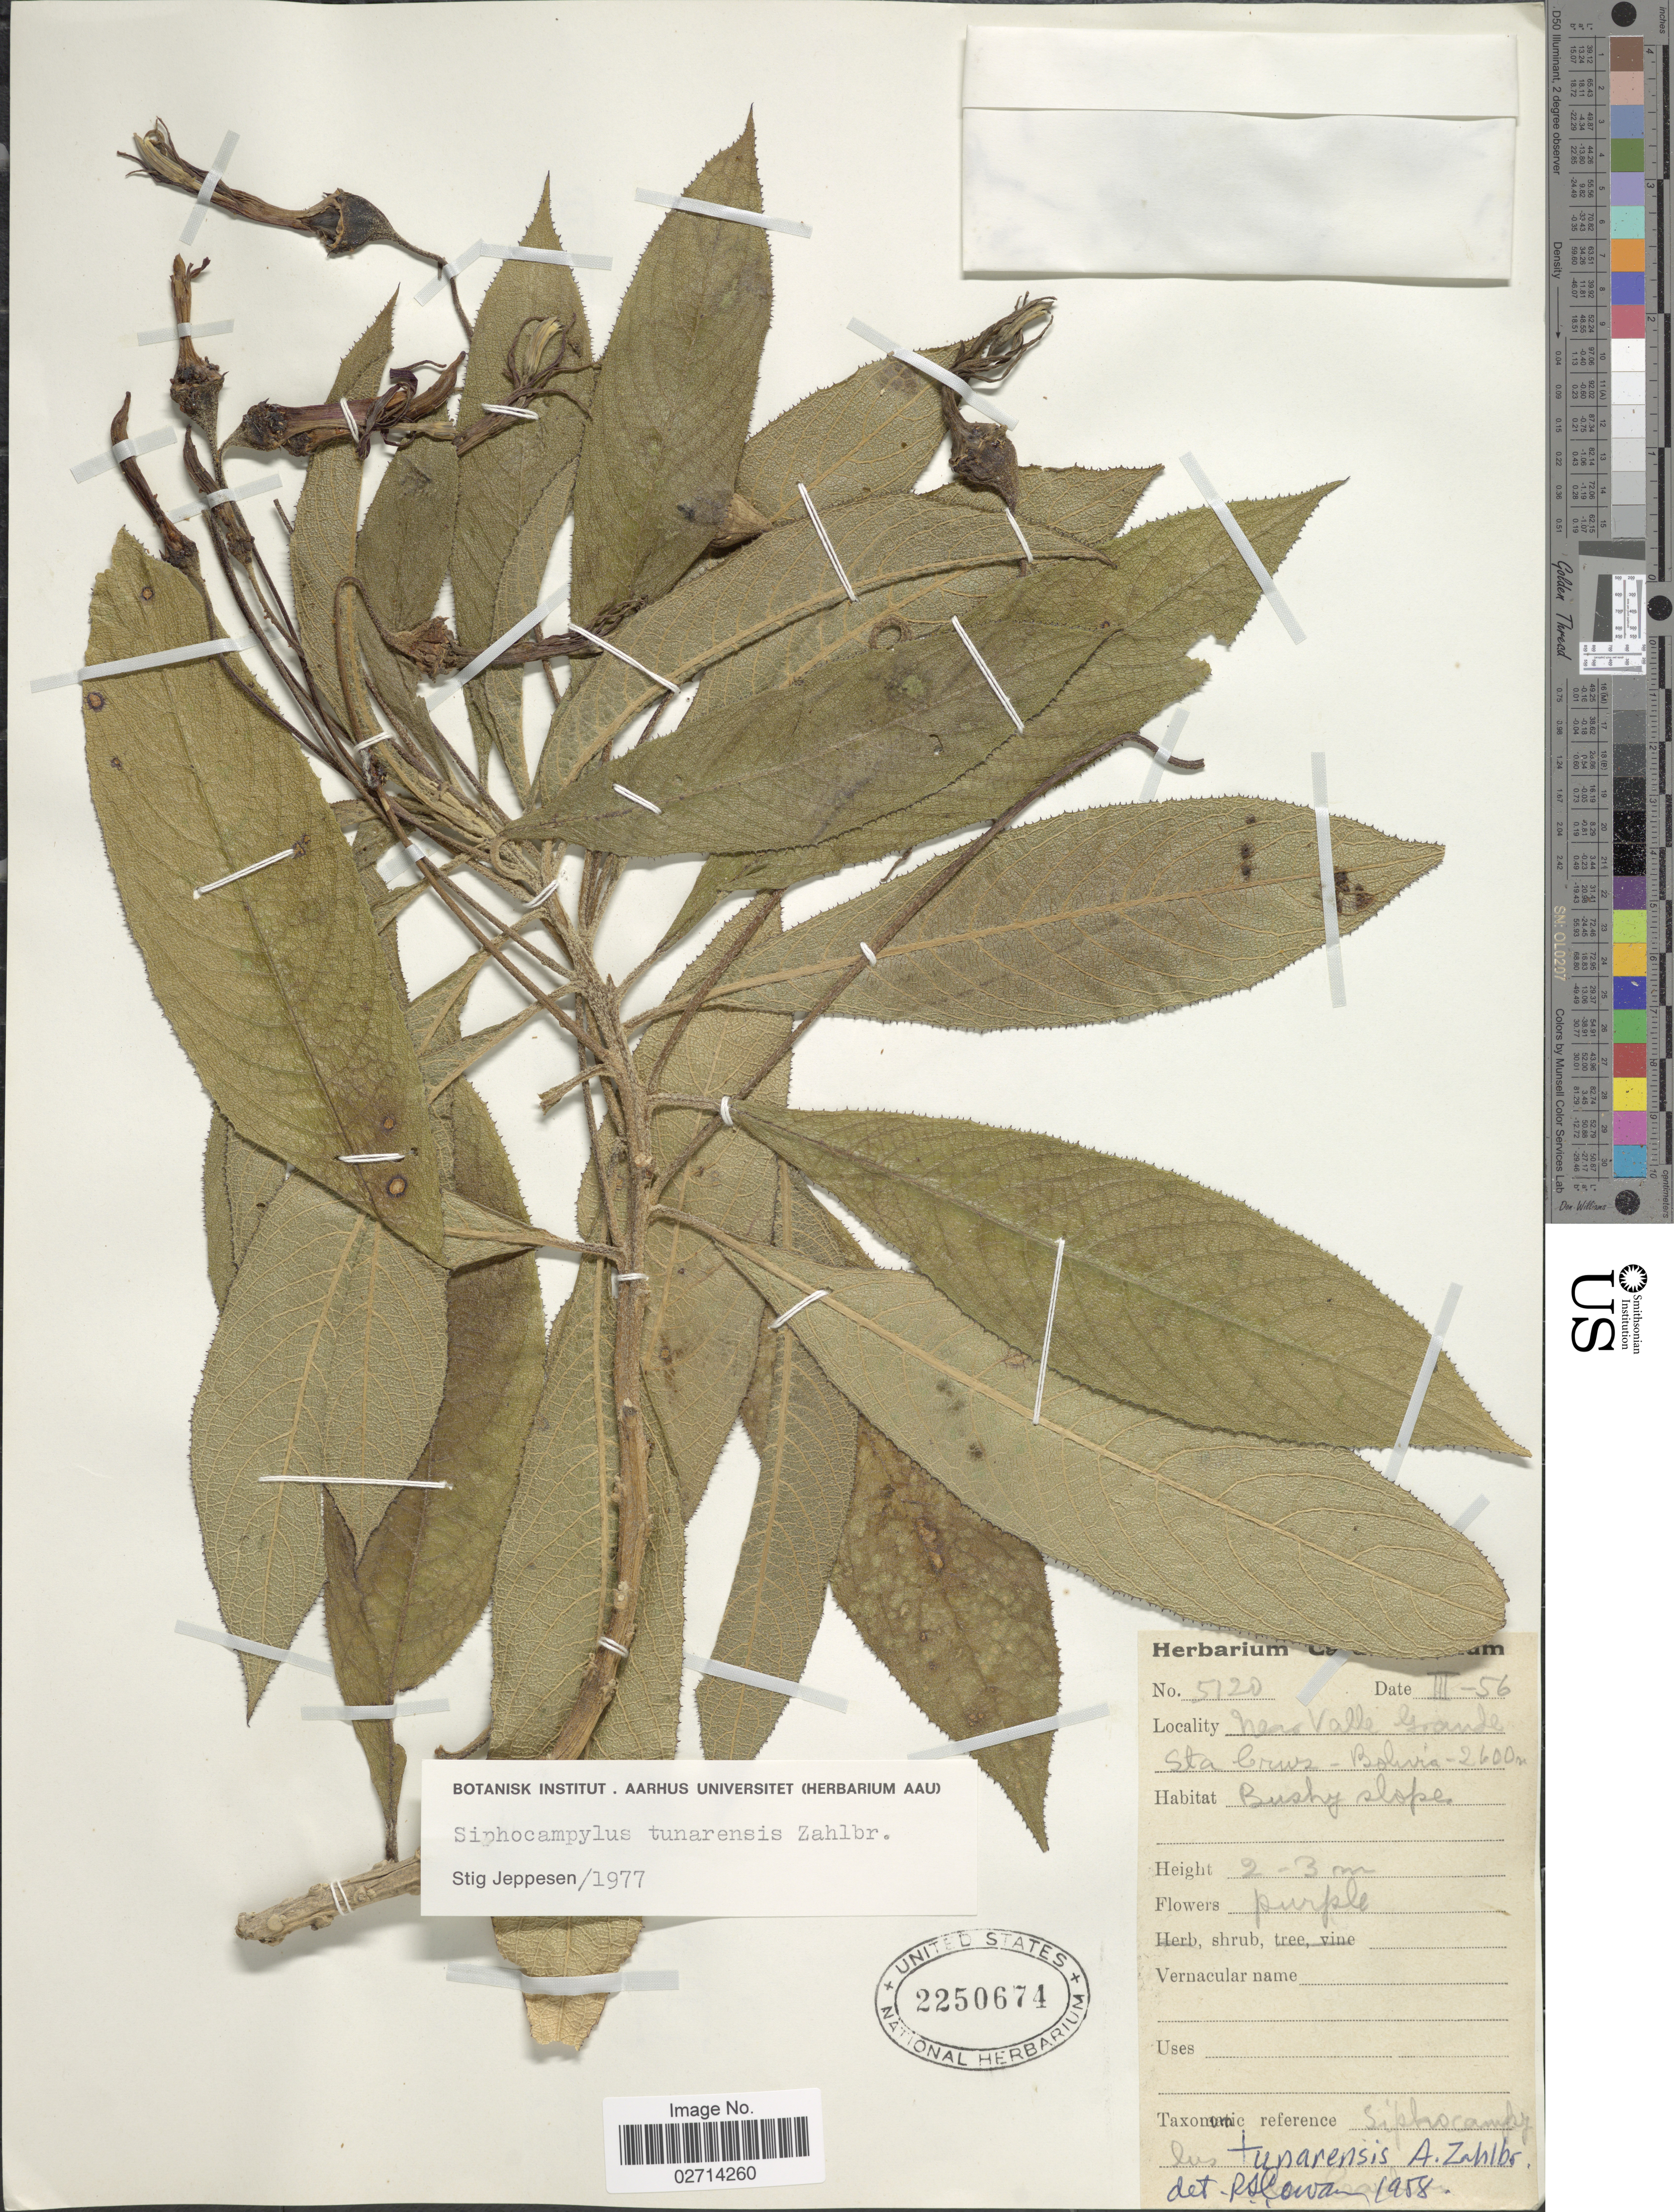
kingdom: Plantae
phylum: Tracheophyta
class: Magnoliopsida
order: Asterales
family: Campanulaceae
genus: Siphocampylus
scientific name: Siphocampylus tunarensis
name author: Zahlbr.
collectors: Herbarium Cardenasianum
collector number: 5120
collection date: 1956-03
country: Bolivia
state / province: Santa Cruz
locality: Near Valle Grande, brushy slope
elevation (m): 2600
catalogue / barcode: US 2250674